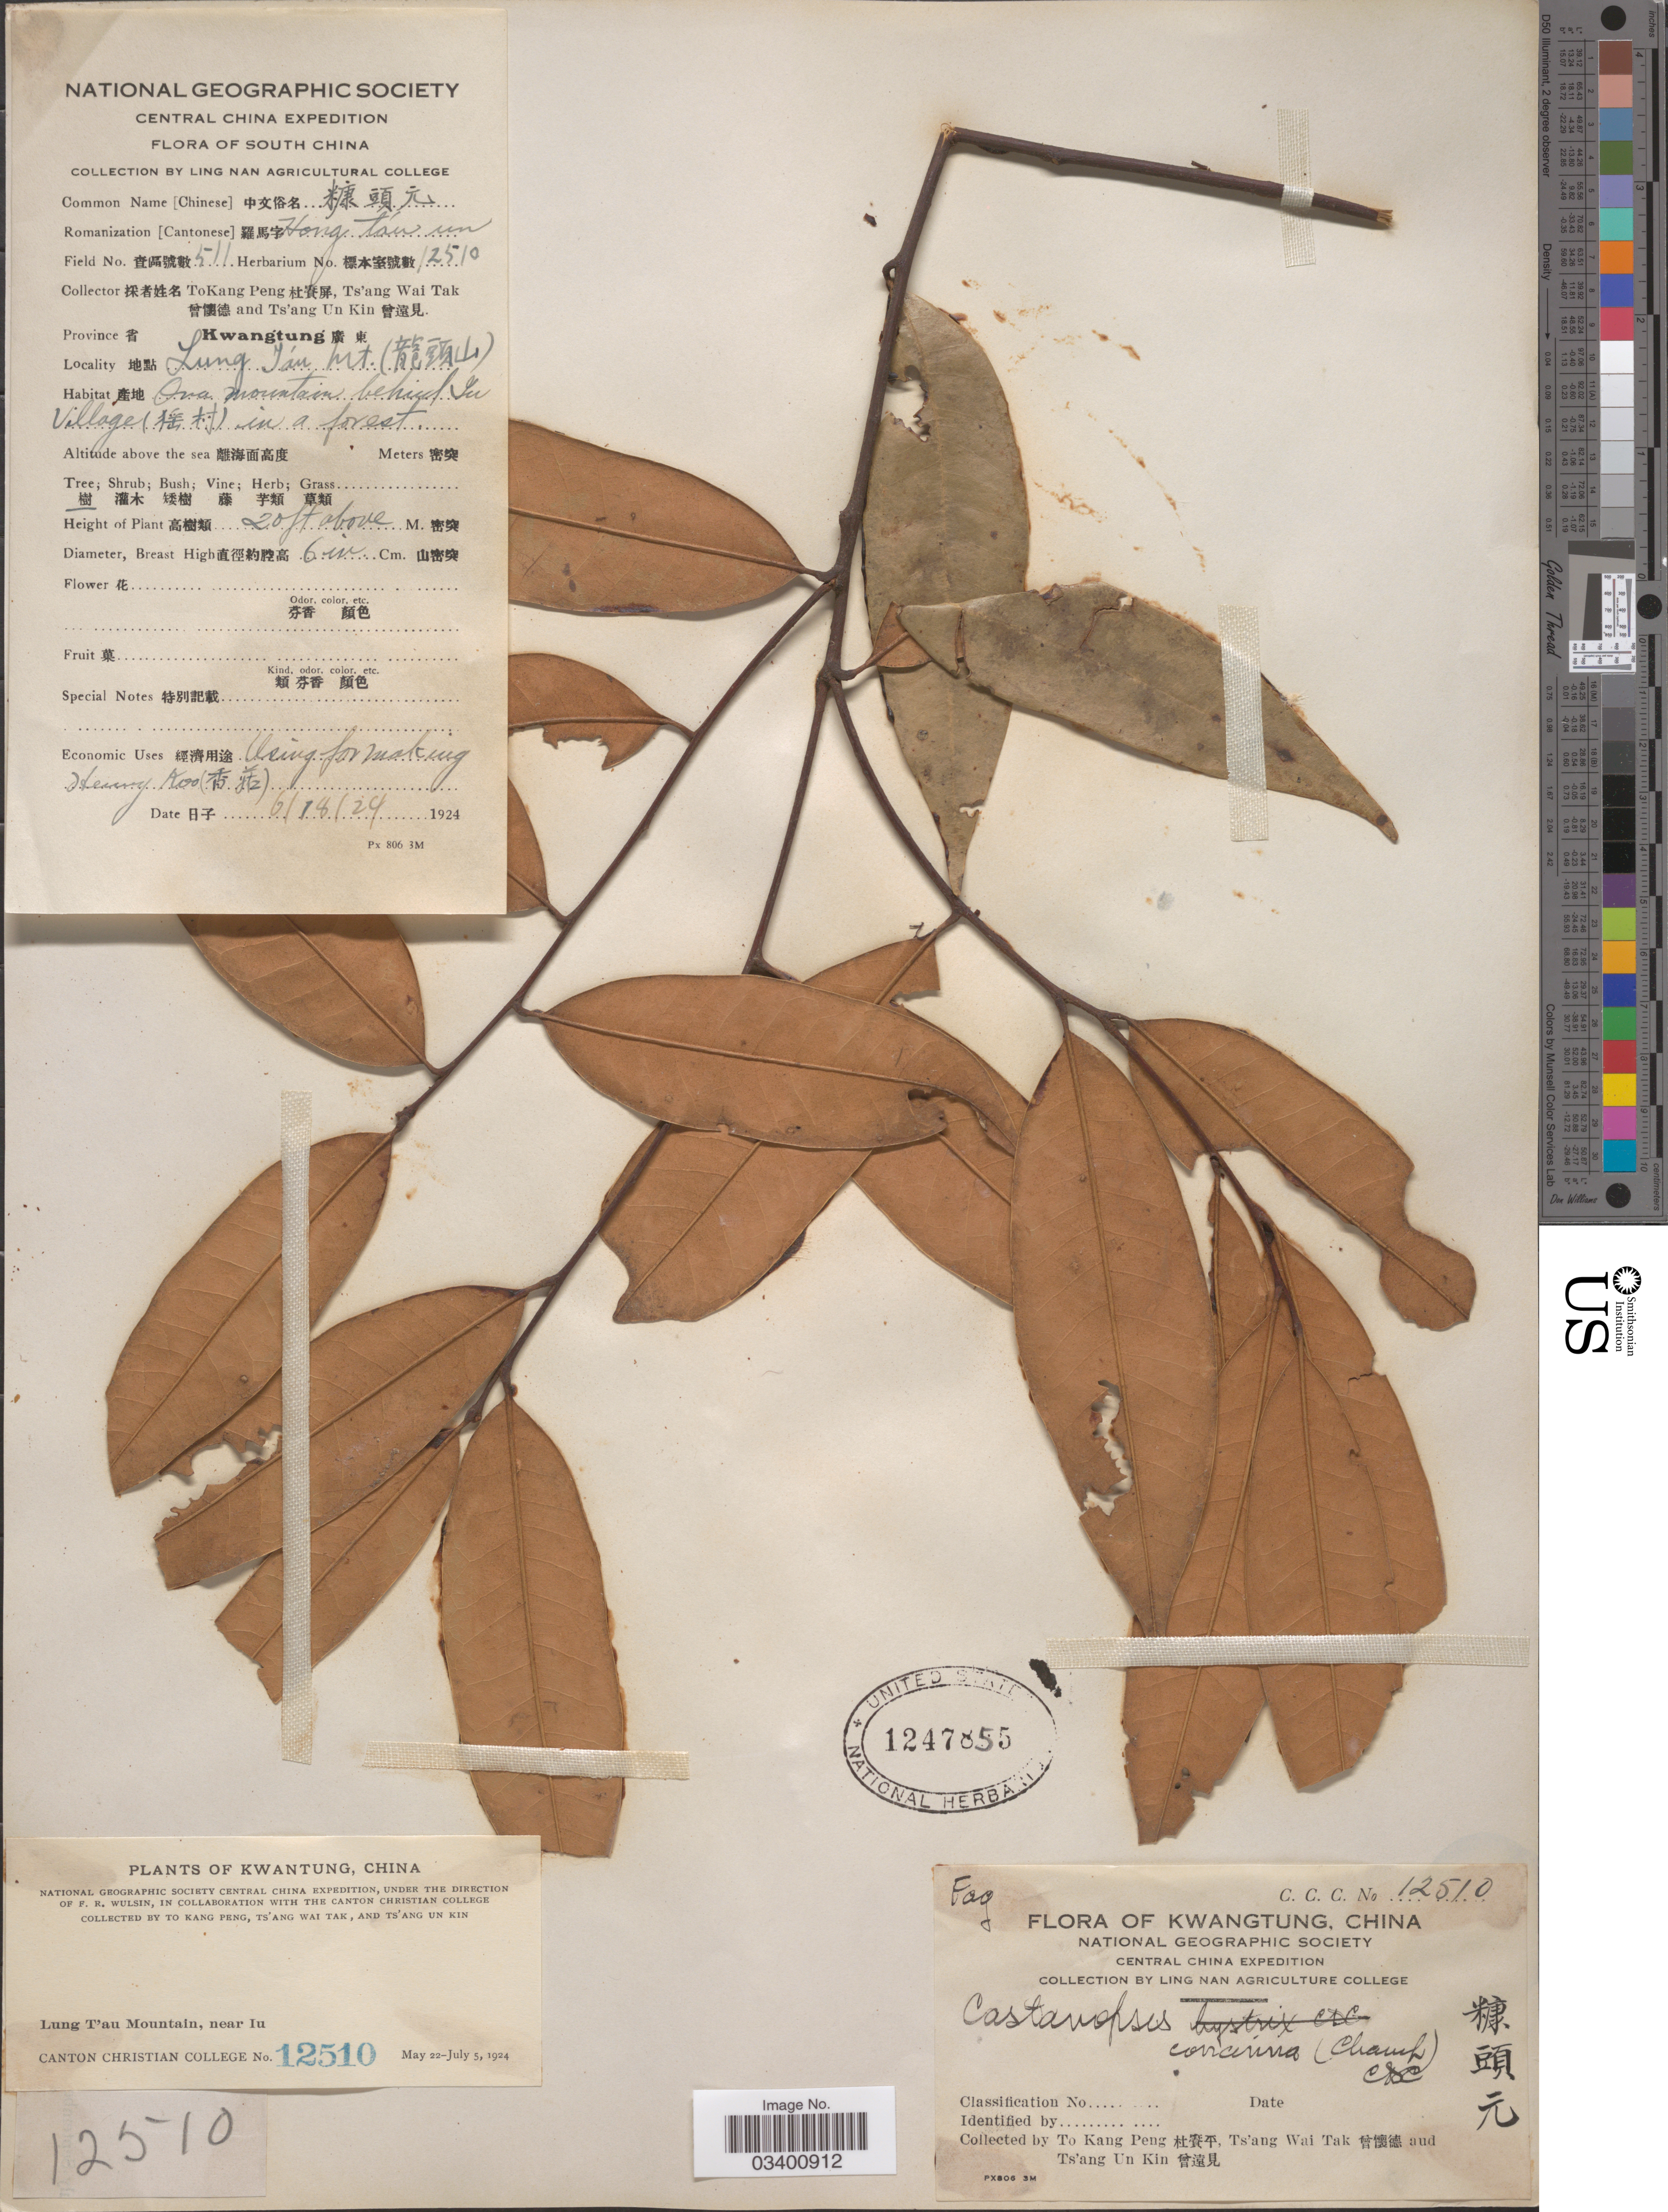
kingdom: Plantae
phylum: Tracheophyta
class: Magnoliopsida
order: Fagales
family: Fagaceae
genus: Castanopsis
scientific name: Castanopsis concinna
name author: (Champ. & Benth.) A. DC.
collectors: Kang Peng To, W. T. Tsang & Ts' Ang Un Kin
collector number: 12510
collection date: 1924-06-18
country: China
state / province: Guangdong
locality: Kwangtung. Lung T'au Mountain, near Iu.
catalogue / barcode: US 1247855